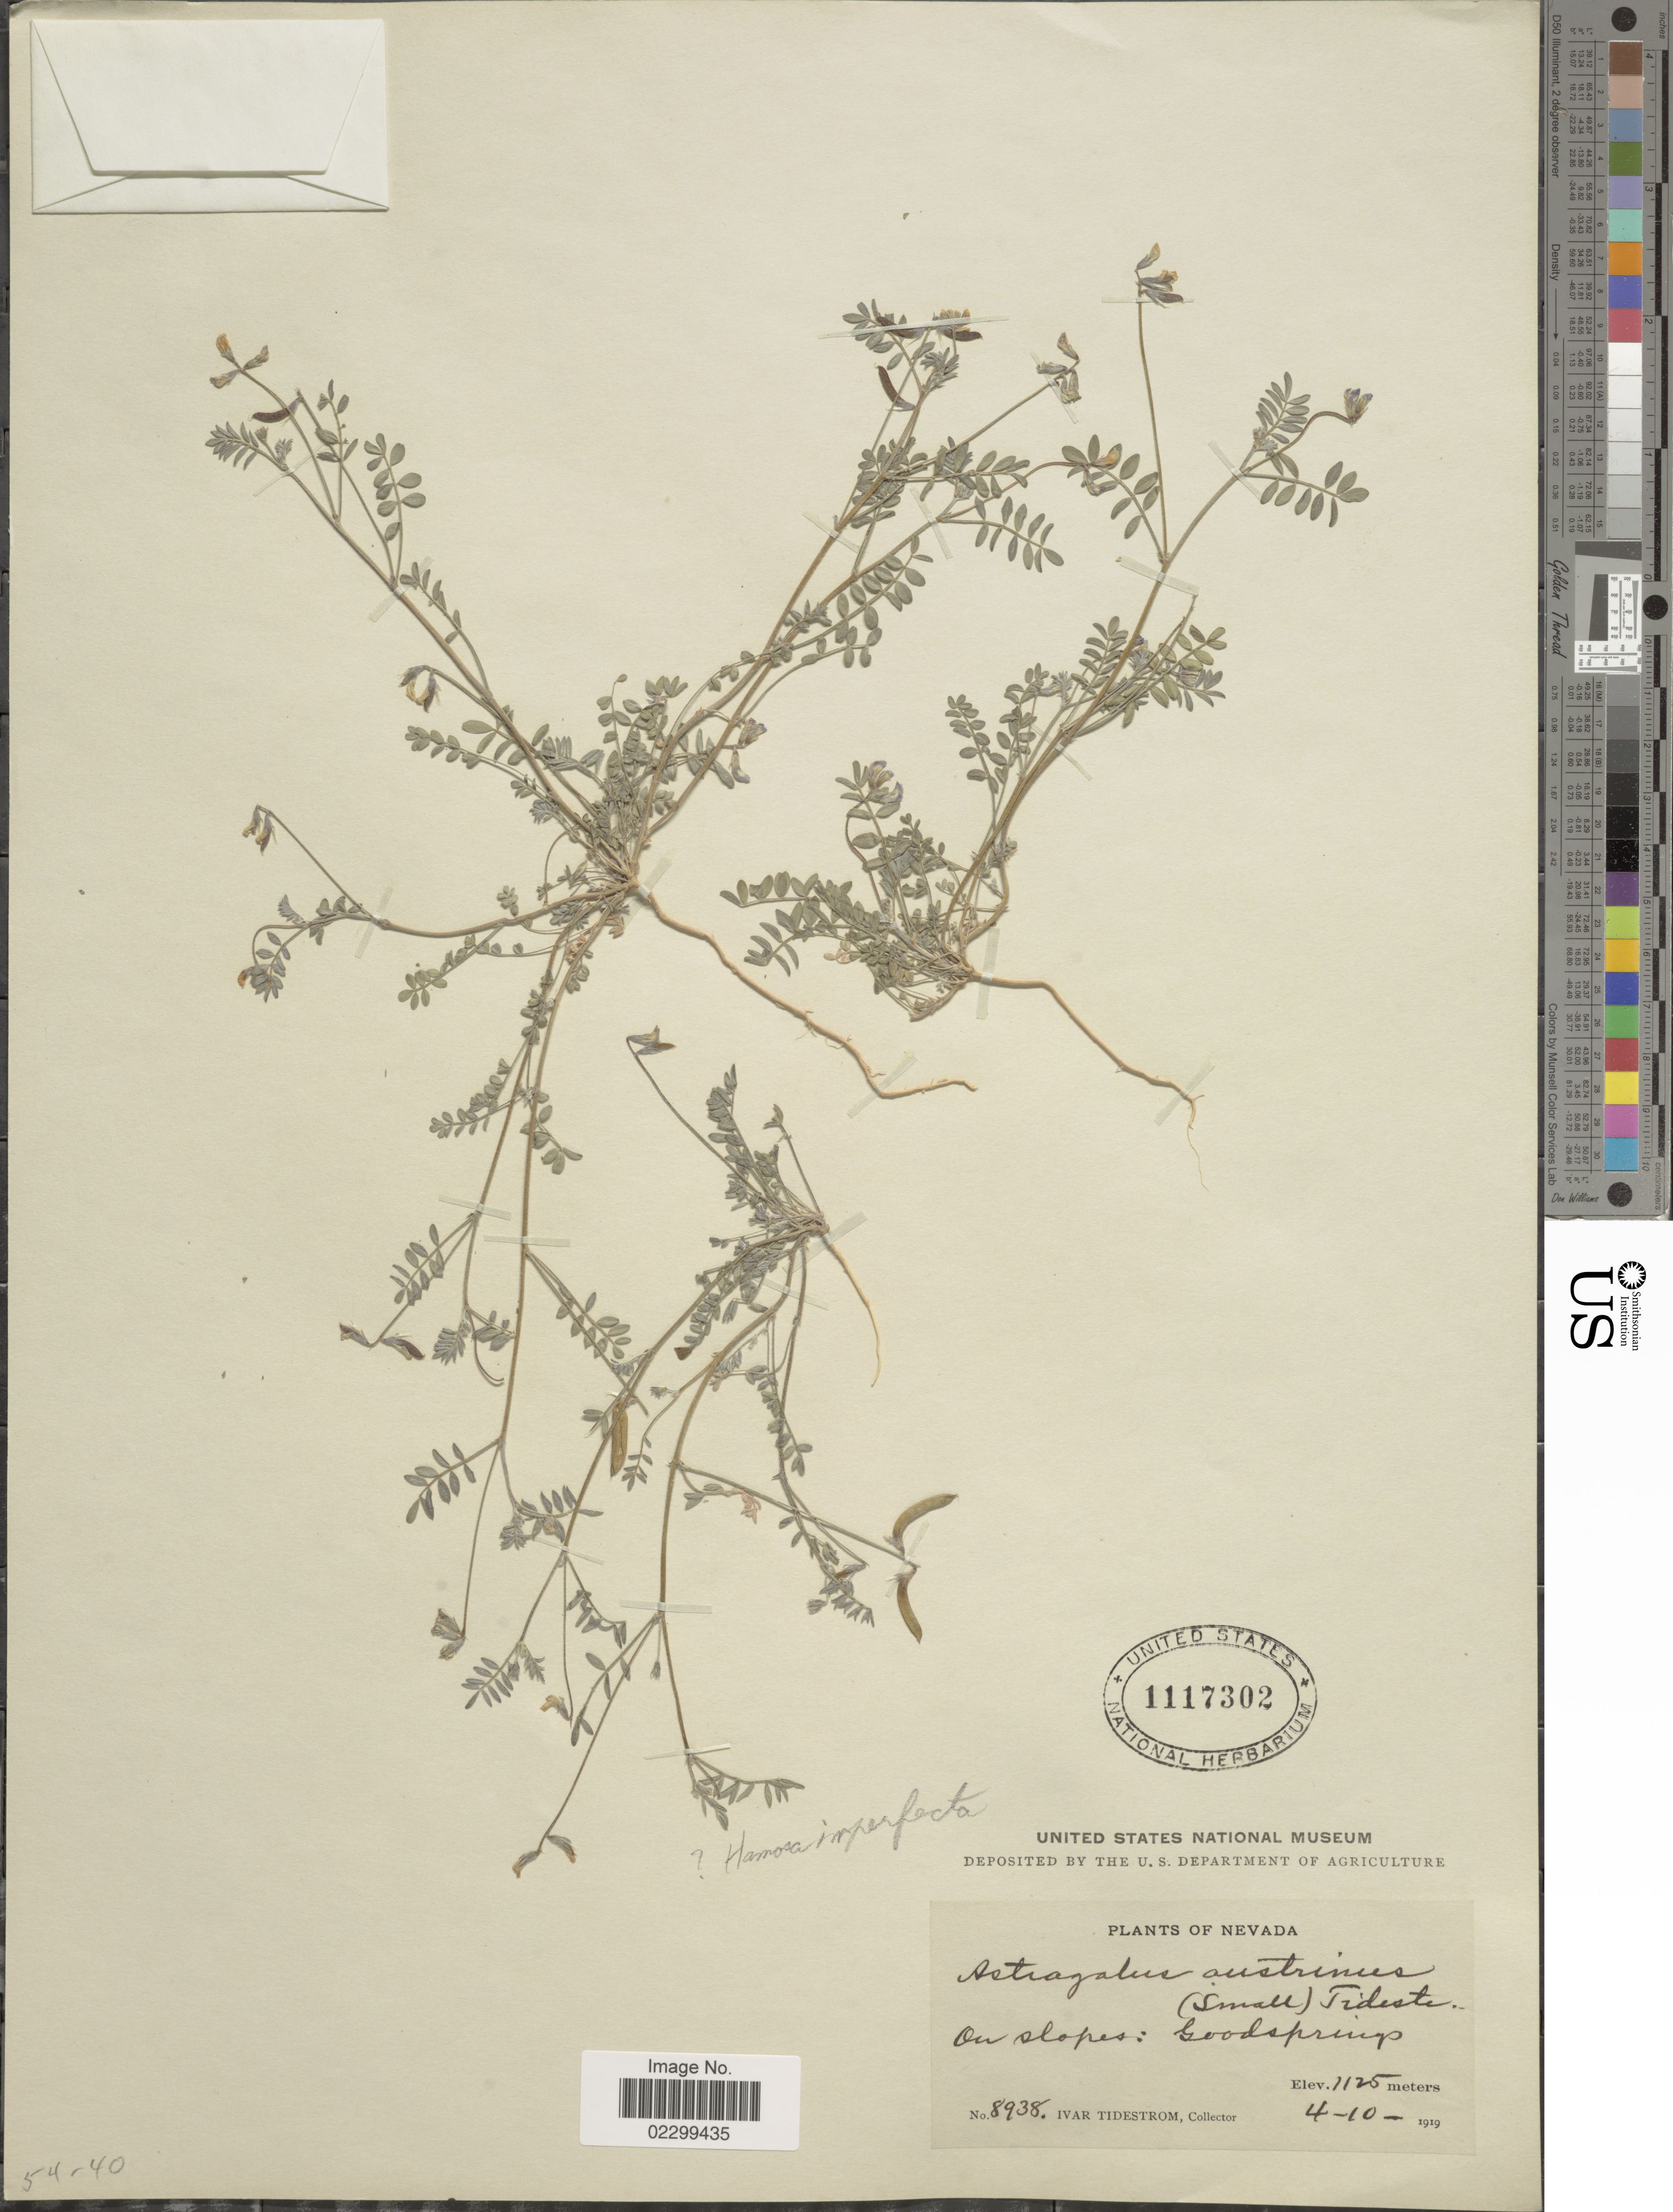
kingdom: Plantae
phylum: Tracheophyta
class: Magnoliopsida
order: Fabales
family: Fabaceae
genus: Astragalus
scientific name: Astragalus nuttallianus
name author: DC.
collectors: I. F. Tidestrom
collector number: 8938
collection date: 1919-04-10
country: United States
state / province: Nevada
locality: On slopes: Goodsprings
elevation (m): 1125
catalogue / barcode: US 1117302